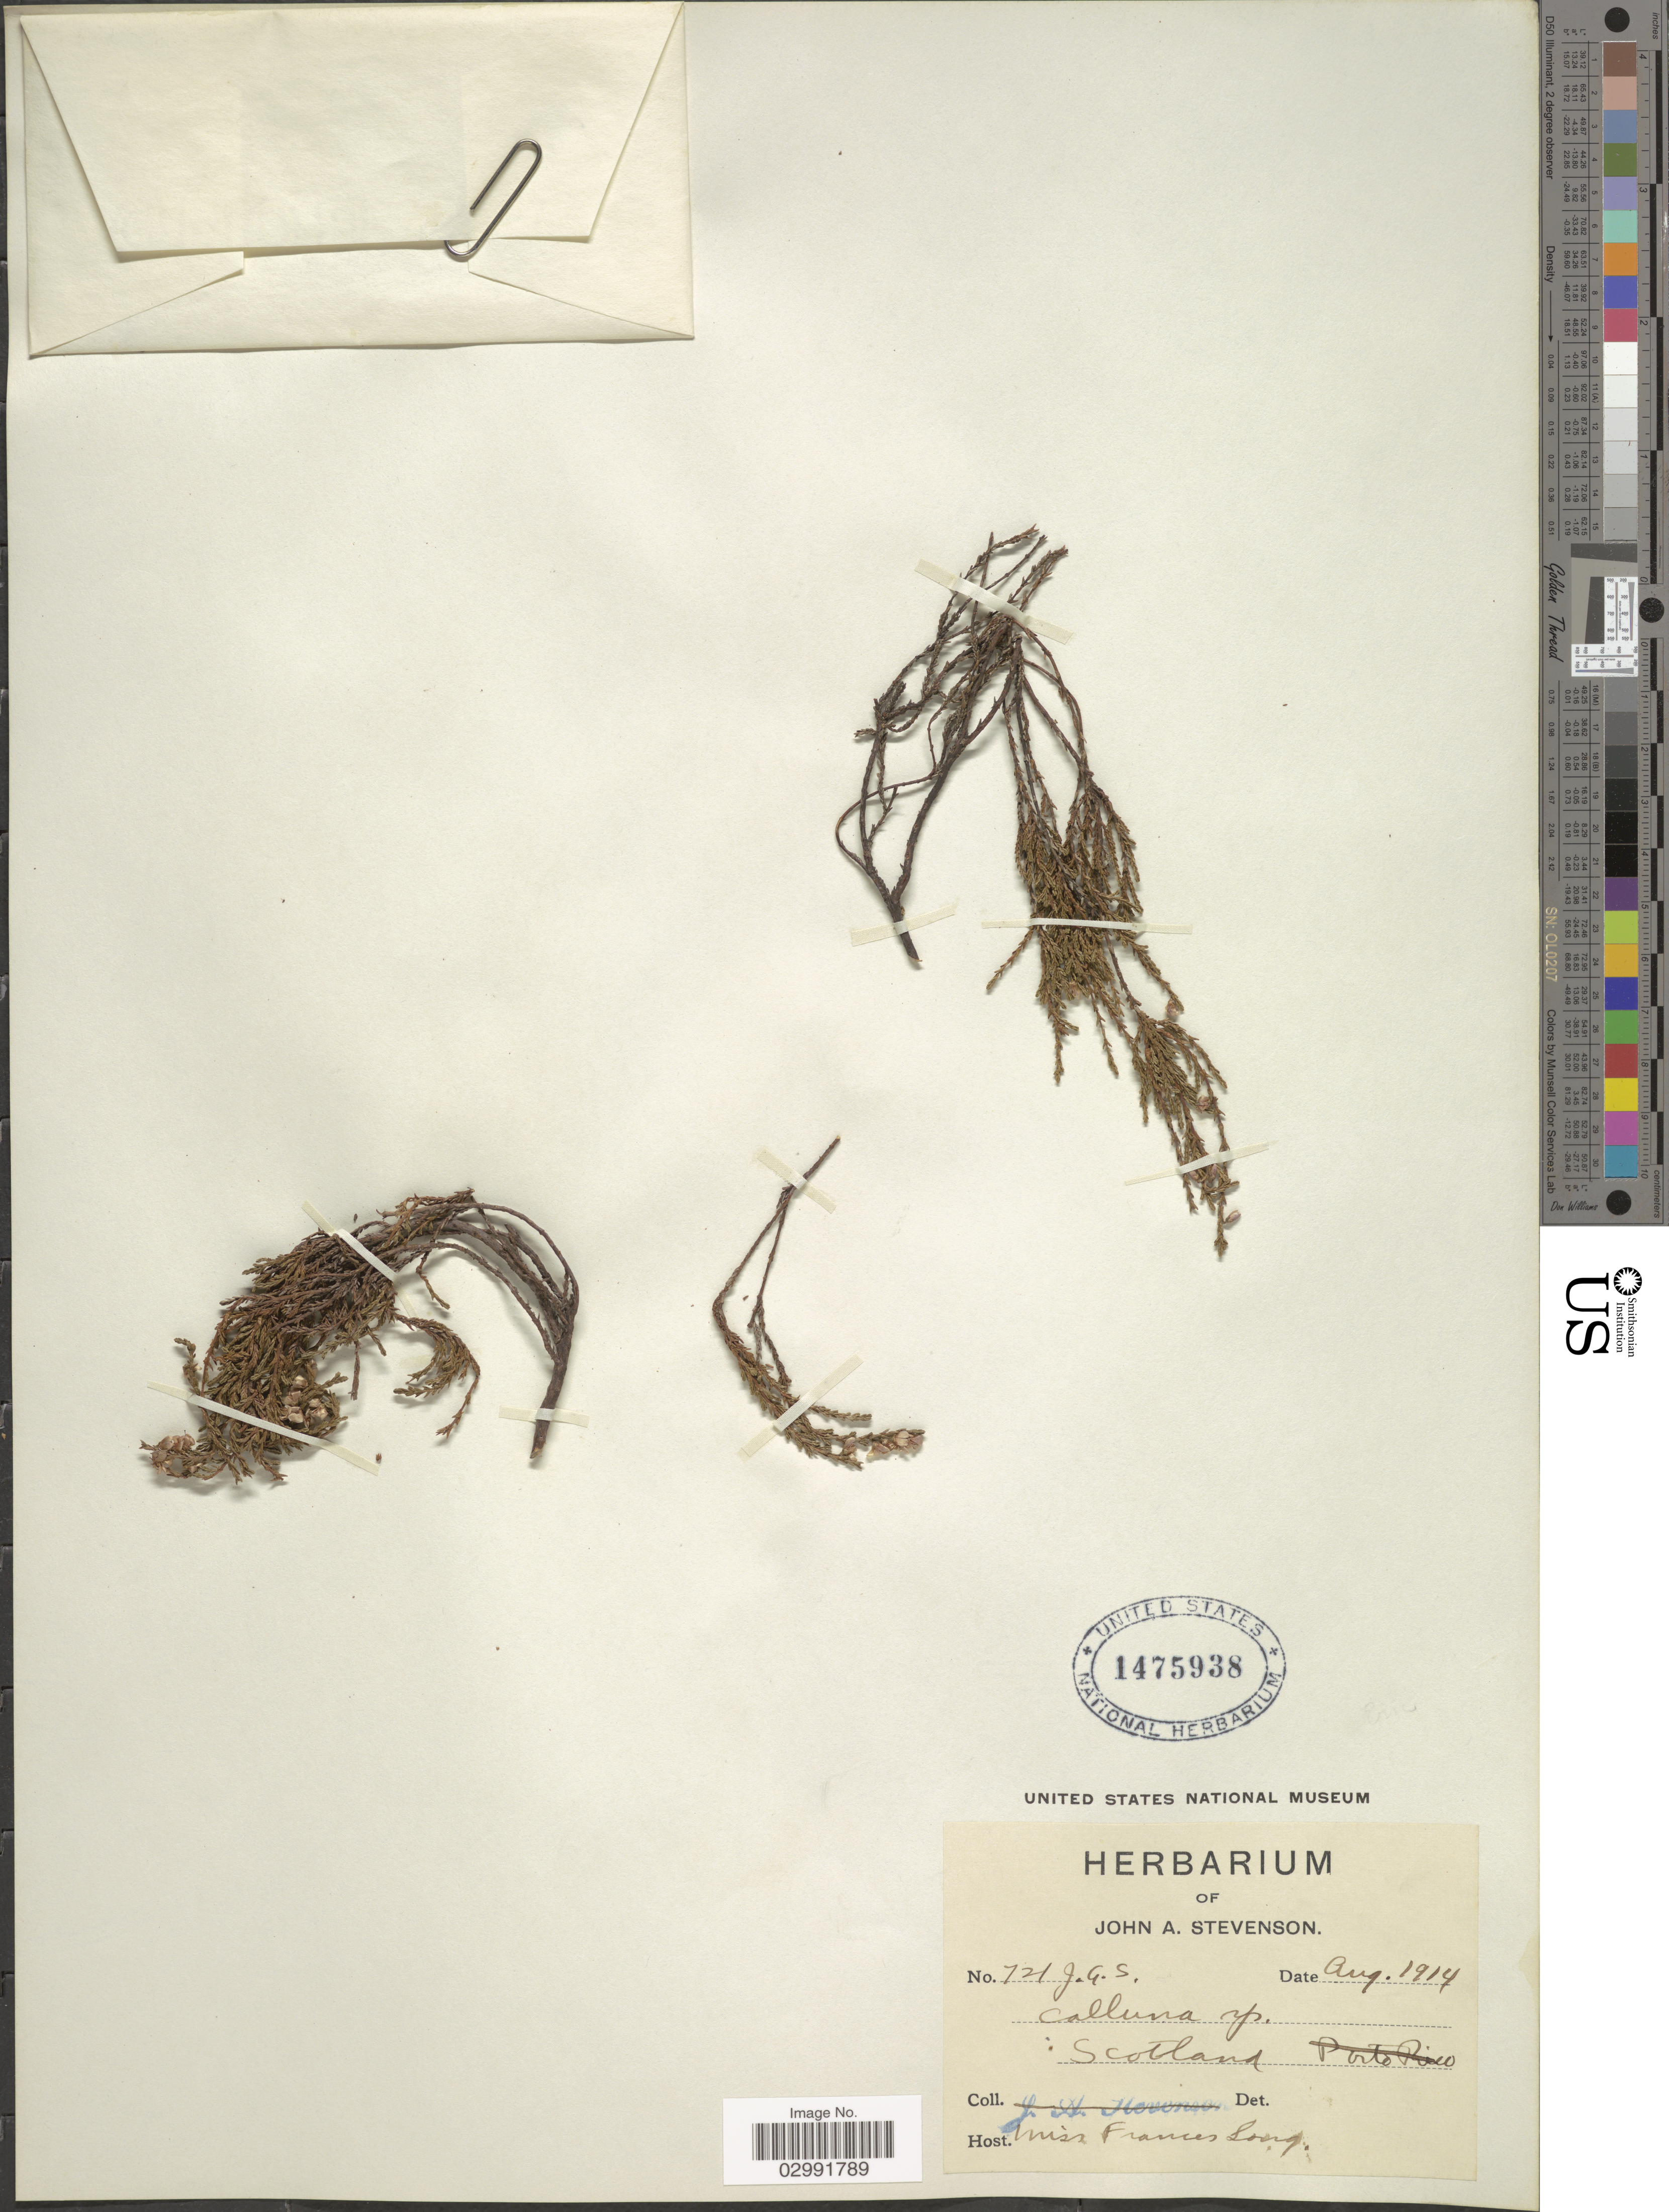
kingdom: Plantae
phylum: Tracheophyta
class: Magnoliopsida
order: Ericales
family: Ericaceae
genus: Calluna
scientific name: Calluna vulgaris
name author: (L.) Hull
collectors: F. Long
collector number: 721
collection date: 1914-08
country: United Kingdom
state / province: Scotland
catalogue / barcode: US 1475938